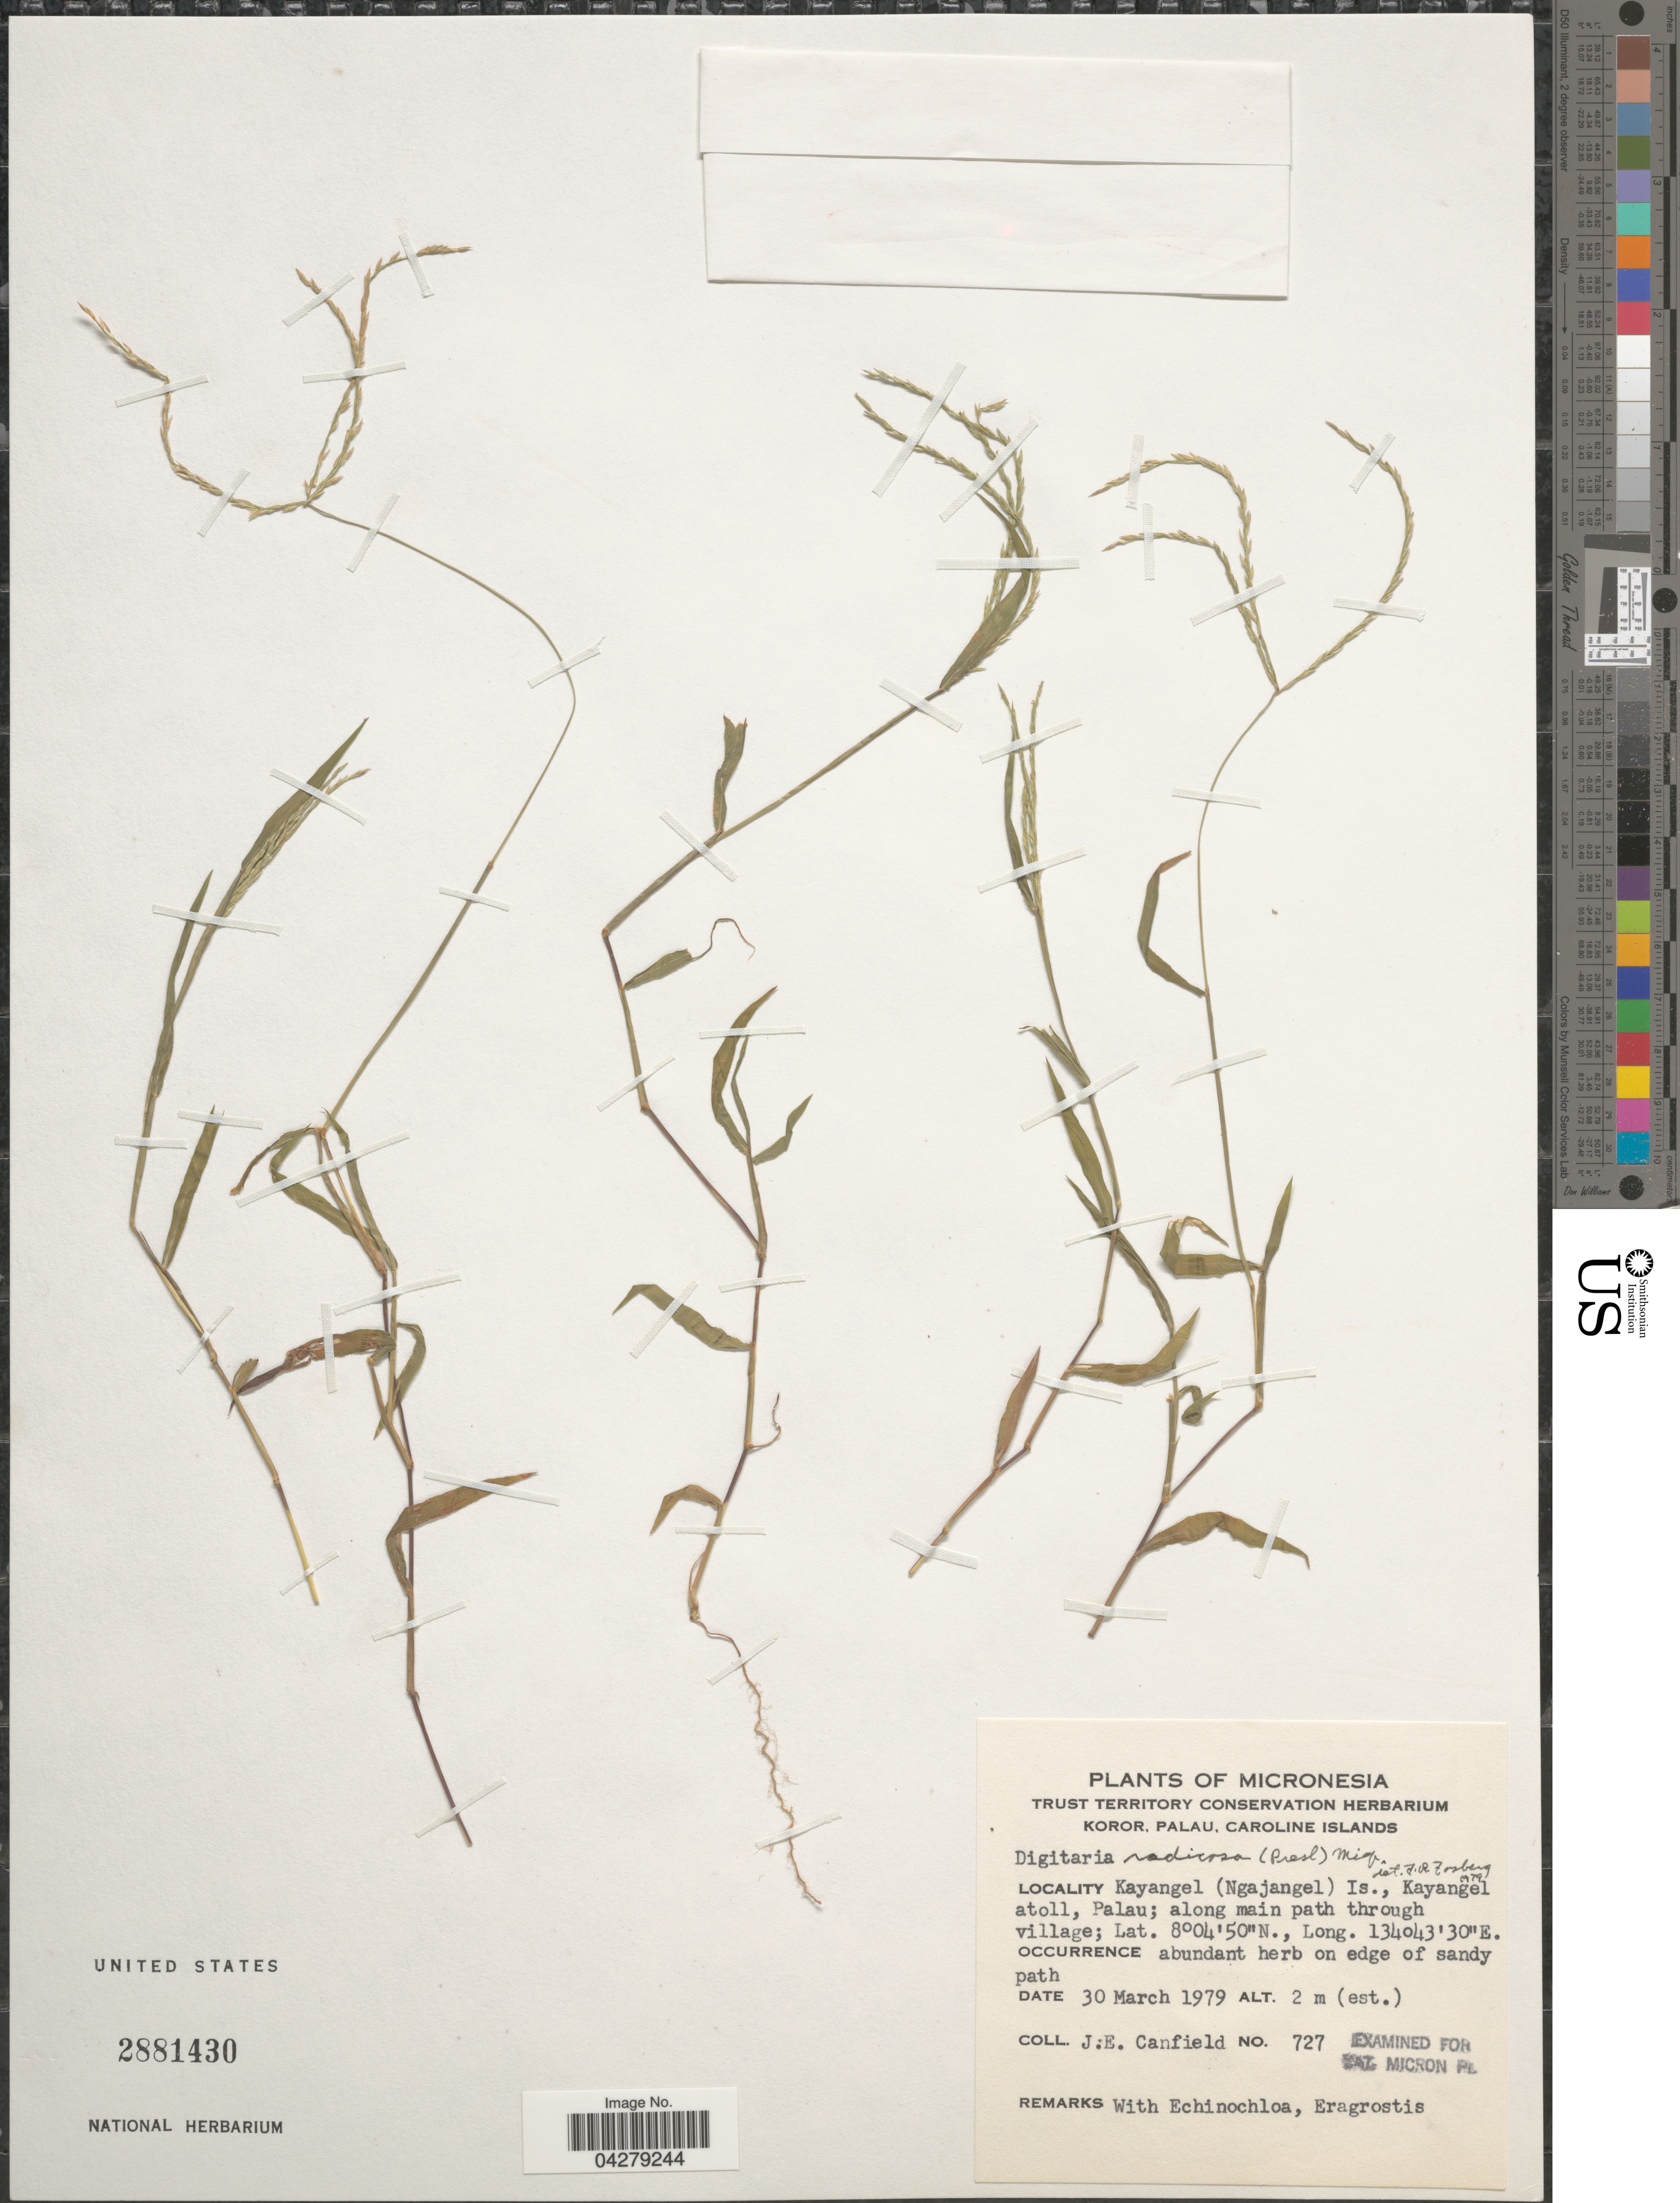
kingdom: Plantae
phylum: Tracheophyta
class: Liliopsida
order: Poales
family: Poaceae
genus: Digitaria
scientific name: Digitaria setigera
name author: Roth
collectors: J. E. Canfield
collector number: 727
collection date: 1979-03-30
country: Palau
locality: Kayangel (Ngajangel) Is., Kayangel atoll, Palau.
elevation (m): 2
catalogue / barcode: US 2881430